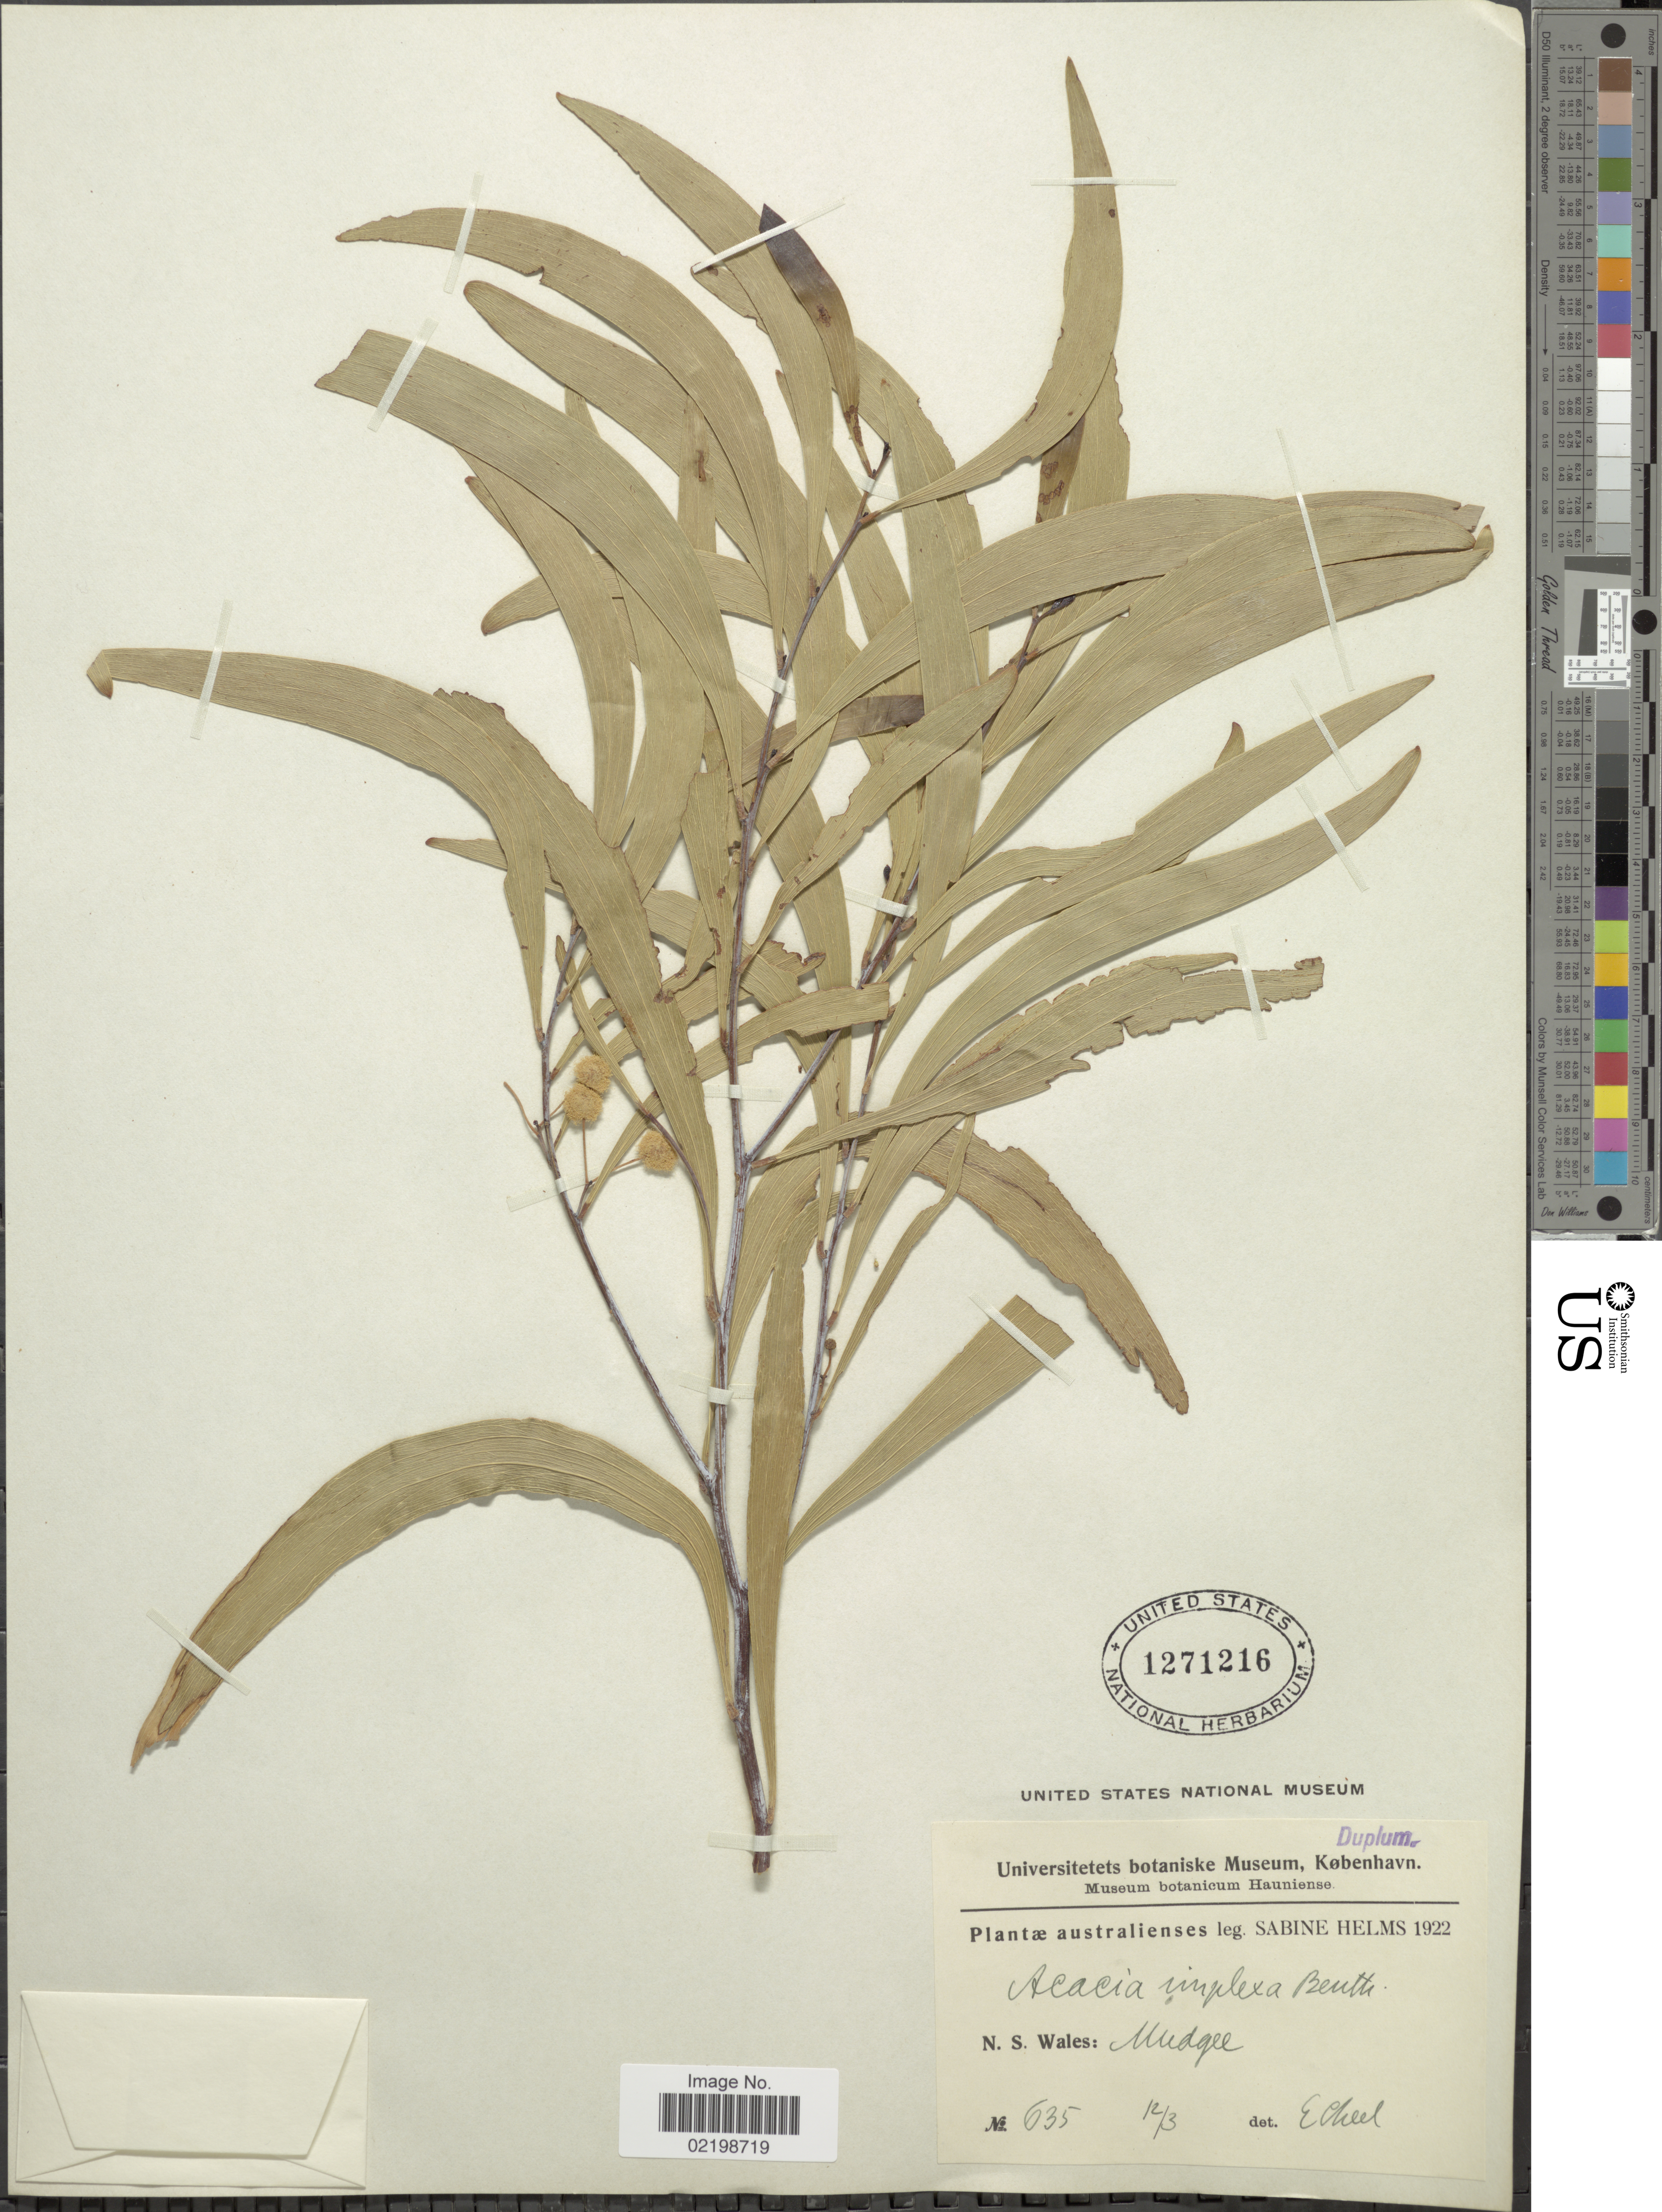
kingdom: Plantae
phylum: Tracheophyta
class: Magnoliopsida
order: Fabales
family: Fabaceae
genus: Acacia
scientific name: Acacia implexa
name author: Benth.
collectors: S. Helms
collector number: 635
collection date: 1922-03-12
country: Australia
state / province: New South Wales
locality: Australienses. N.S. Wales: Mudgee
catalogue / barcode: US 1271216